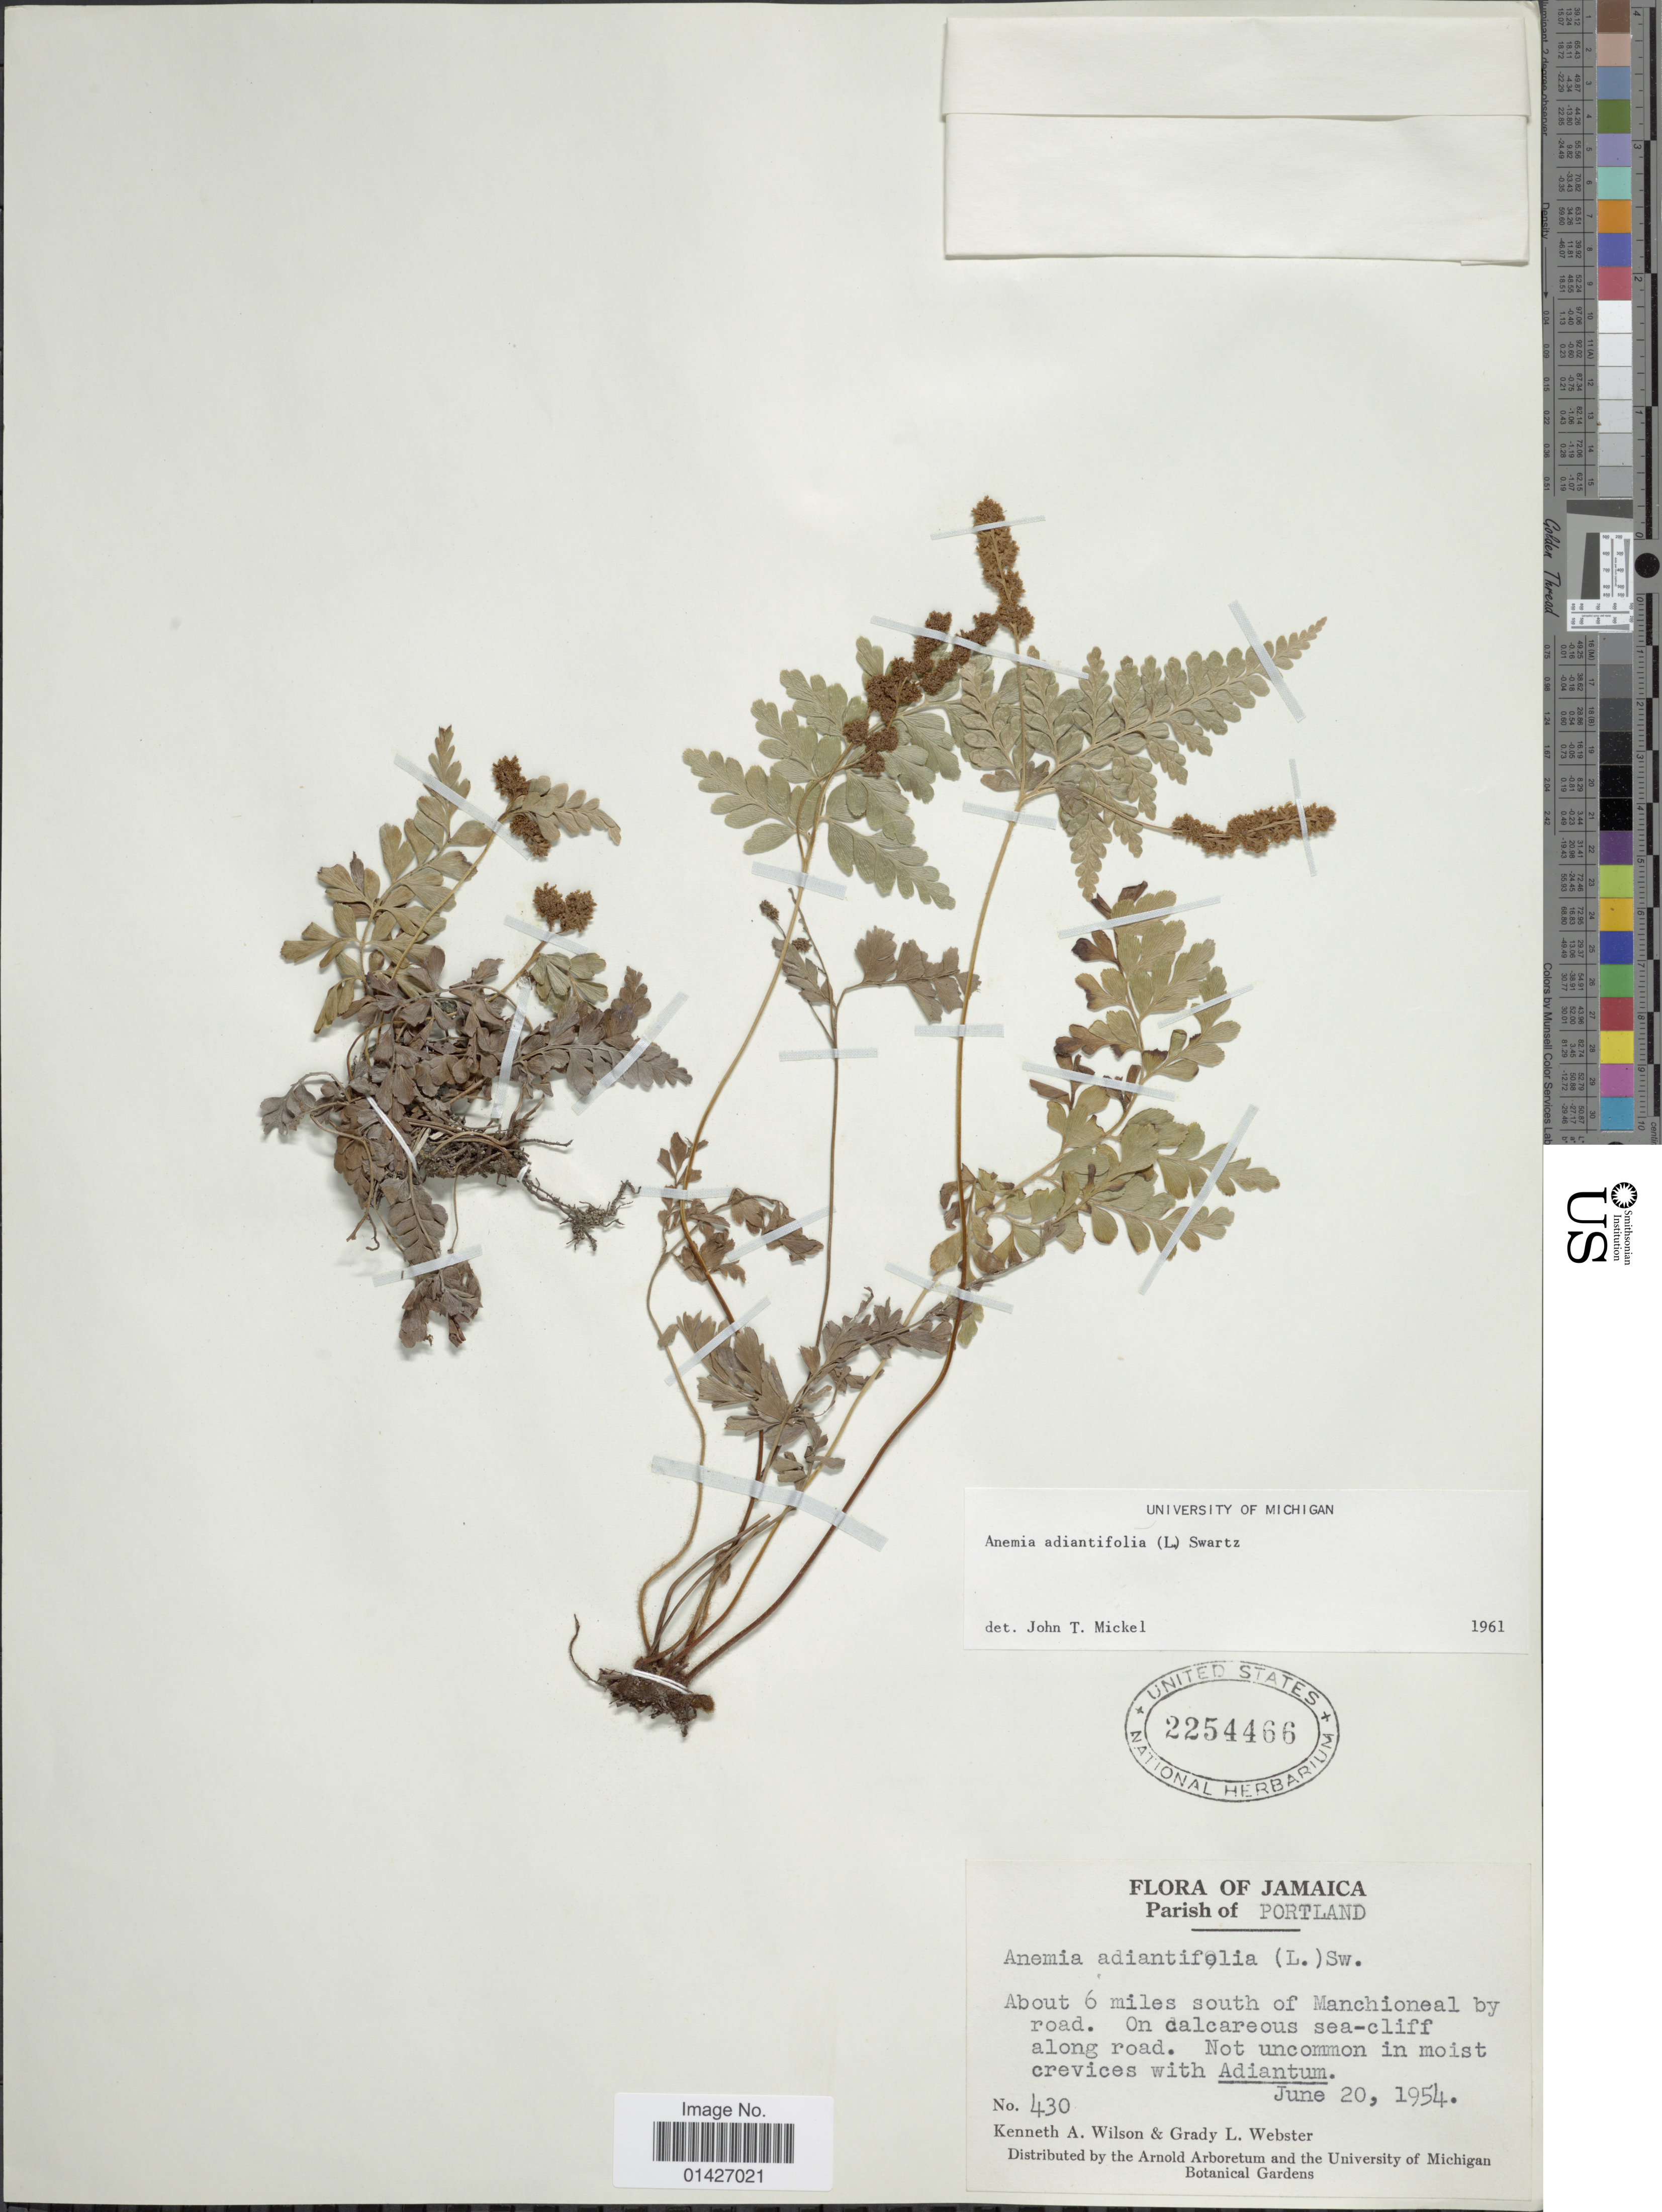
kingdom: Plantae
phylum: Tracheophyta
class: Polypodiopsida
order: Schizaeales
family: Anemiaceae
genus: Anemia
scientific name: Anemia adiantifolia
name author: (L.) Sw.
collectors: K. A. Wilson & G. L. Webster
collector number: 430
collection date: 1954-06-20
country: Jamaica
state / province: Portland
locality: Parish of Portland. About 6 miles south of Manchioneal by road. On Calcareous sea-cliff along road. Not uncommon in moist crevices with Adiantum.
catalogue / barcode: US 2254466